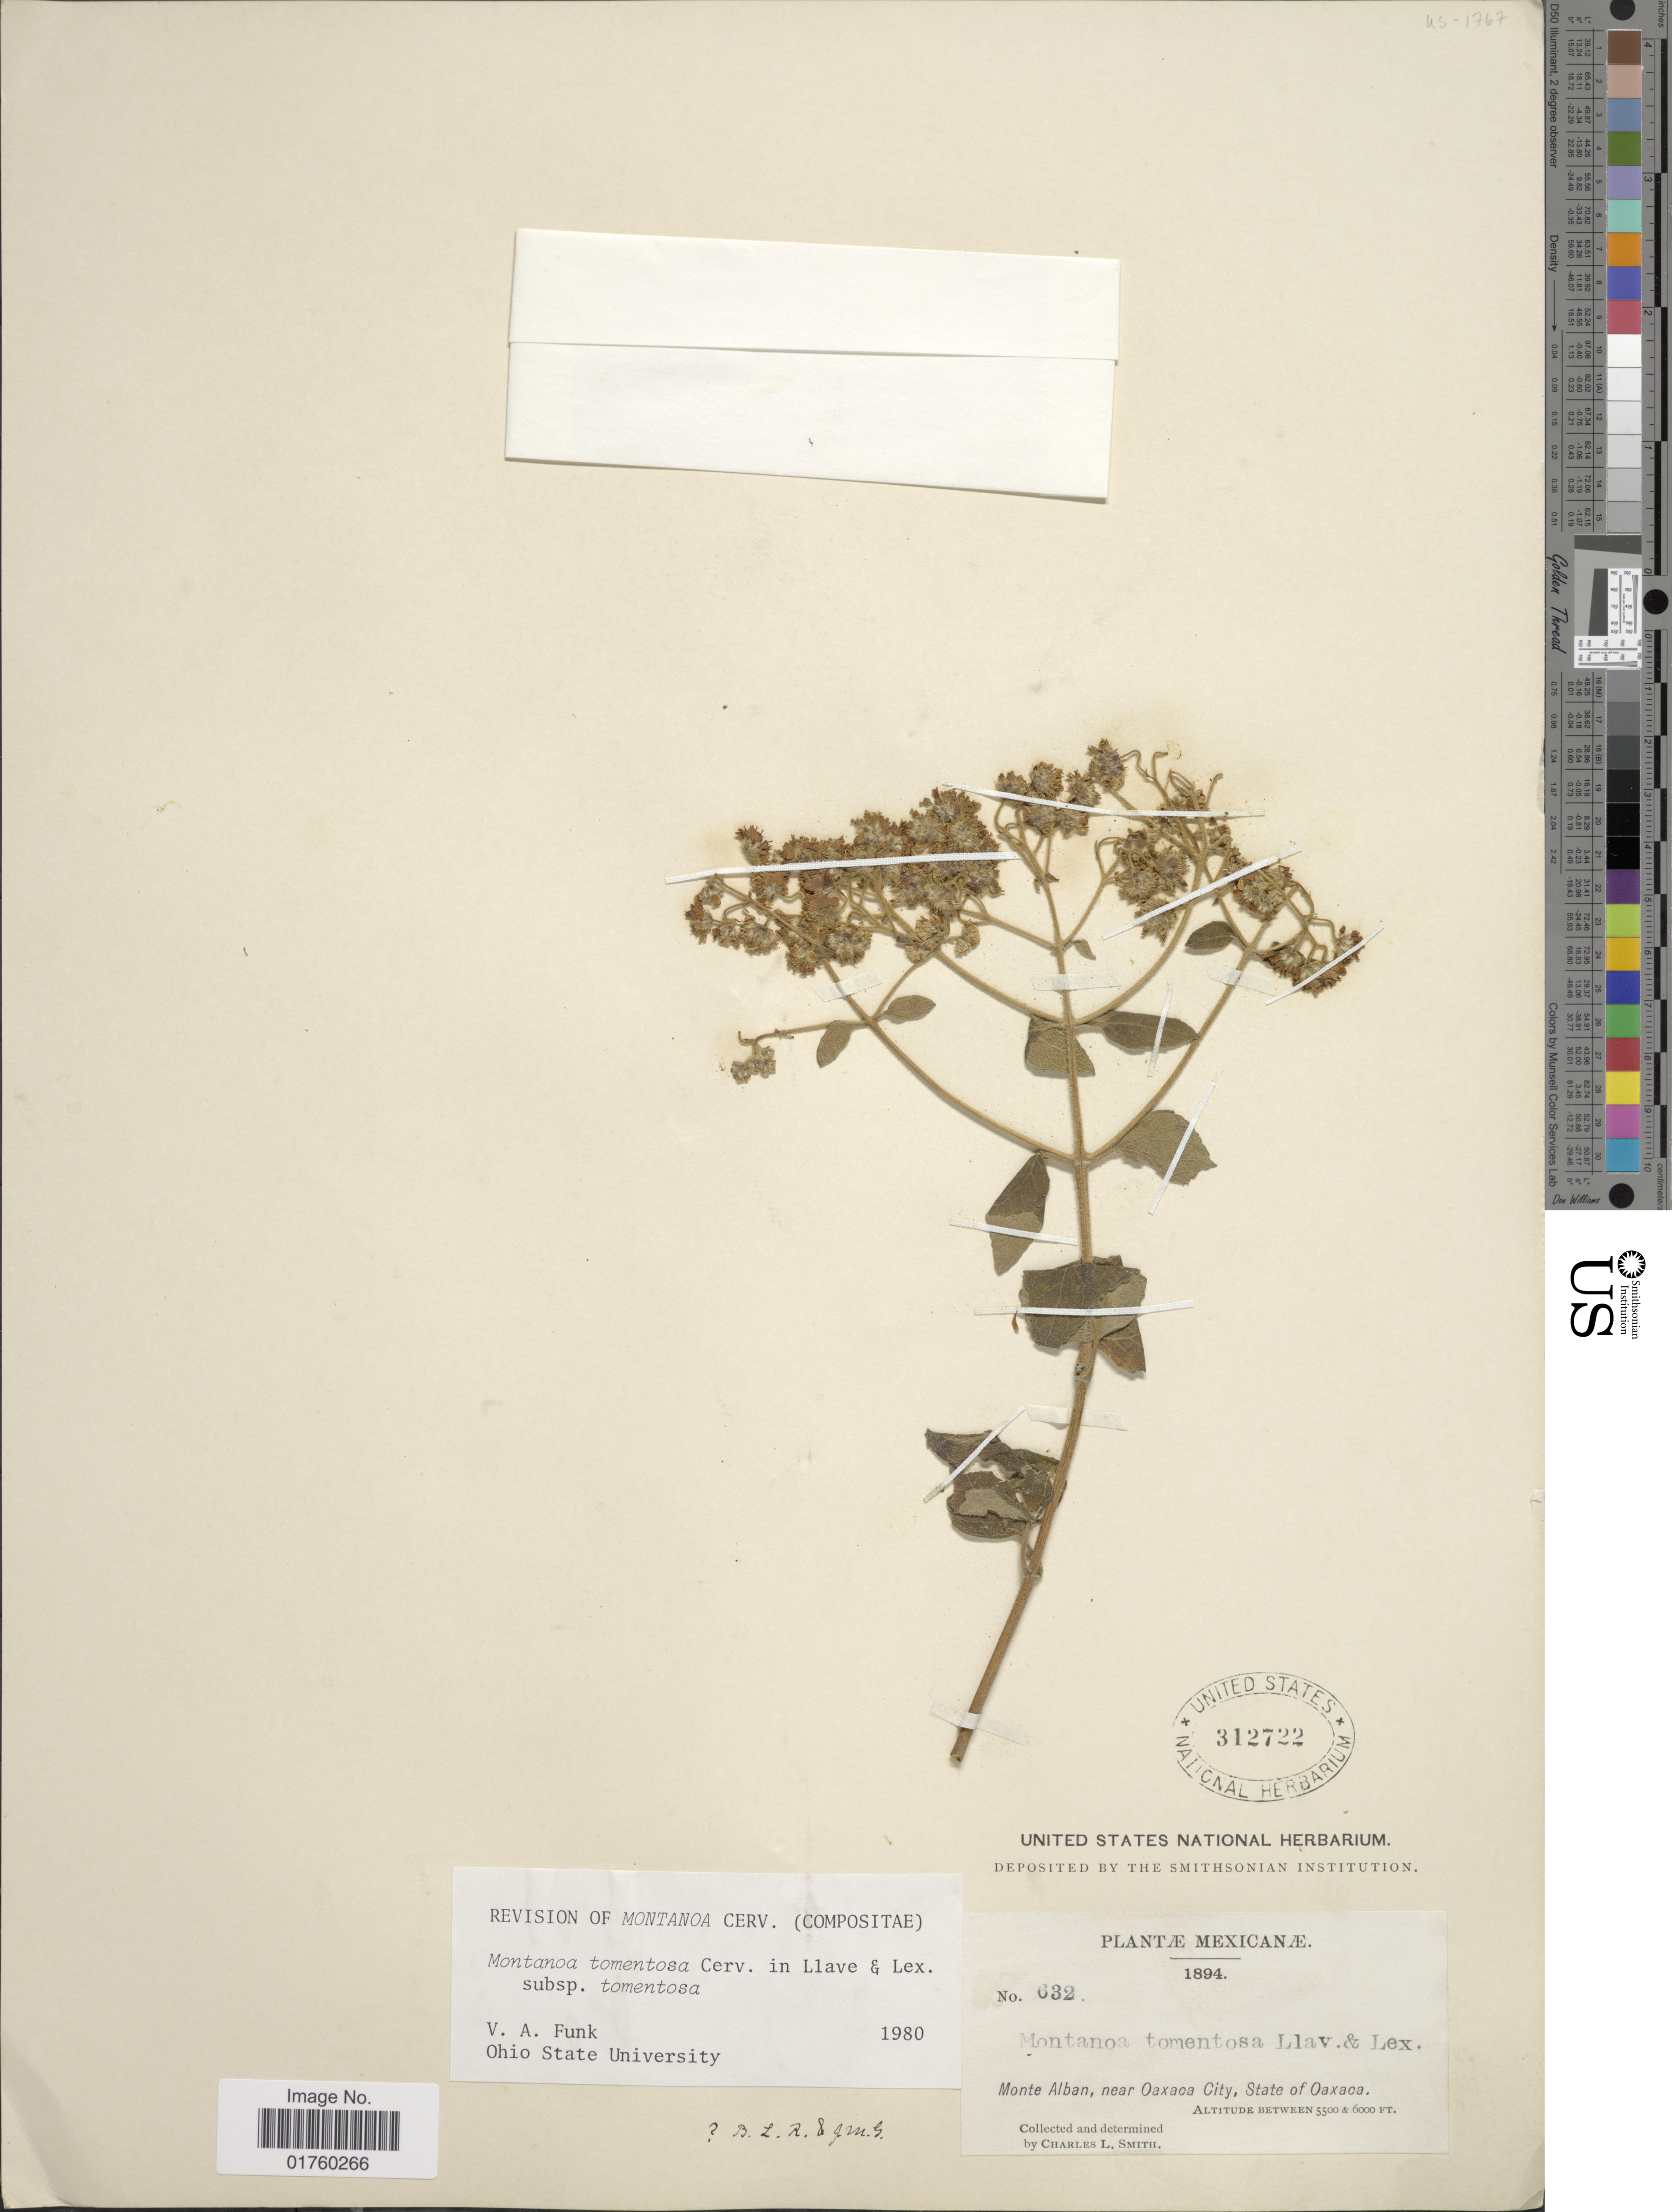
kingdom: Plantae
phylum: Tracheophyta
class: Magnoliopsida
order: Asterales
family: Asteraceae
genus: Montanoa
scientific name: Montanoa tomentosa subsp. tomentosa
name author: Cerv.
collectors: C. L. Smith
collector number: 632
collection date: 1894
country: Mexico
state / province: Oaxaca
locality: Monte Alban, near Oaxaca City.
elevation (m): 1676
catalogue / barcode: US 312722